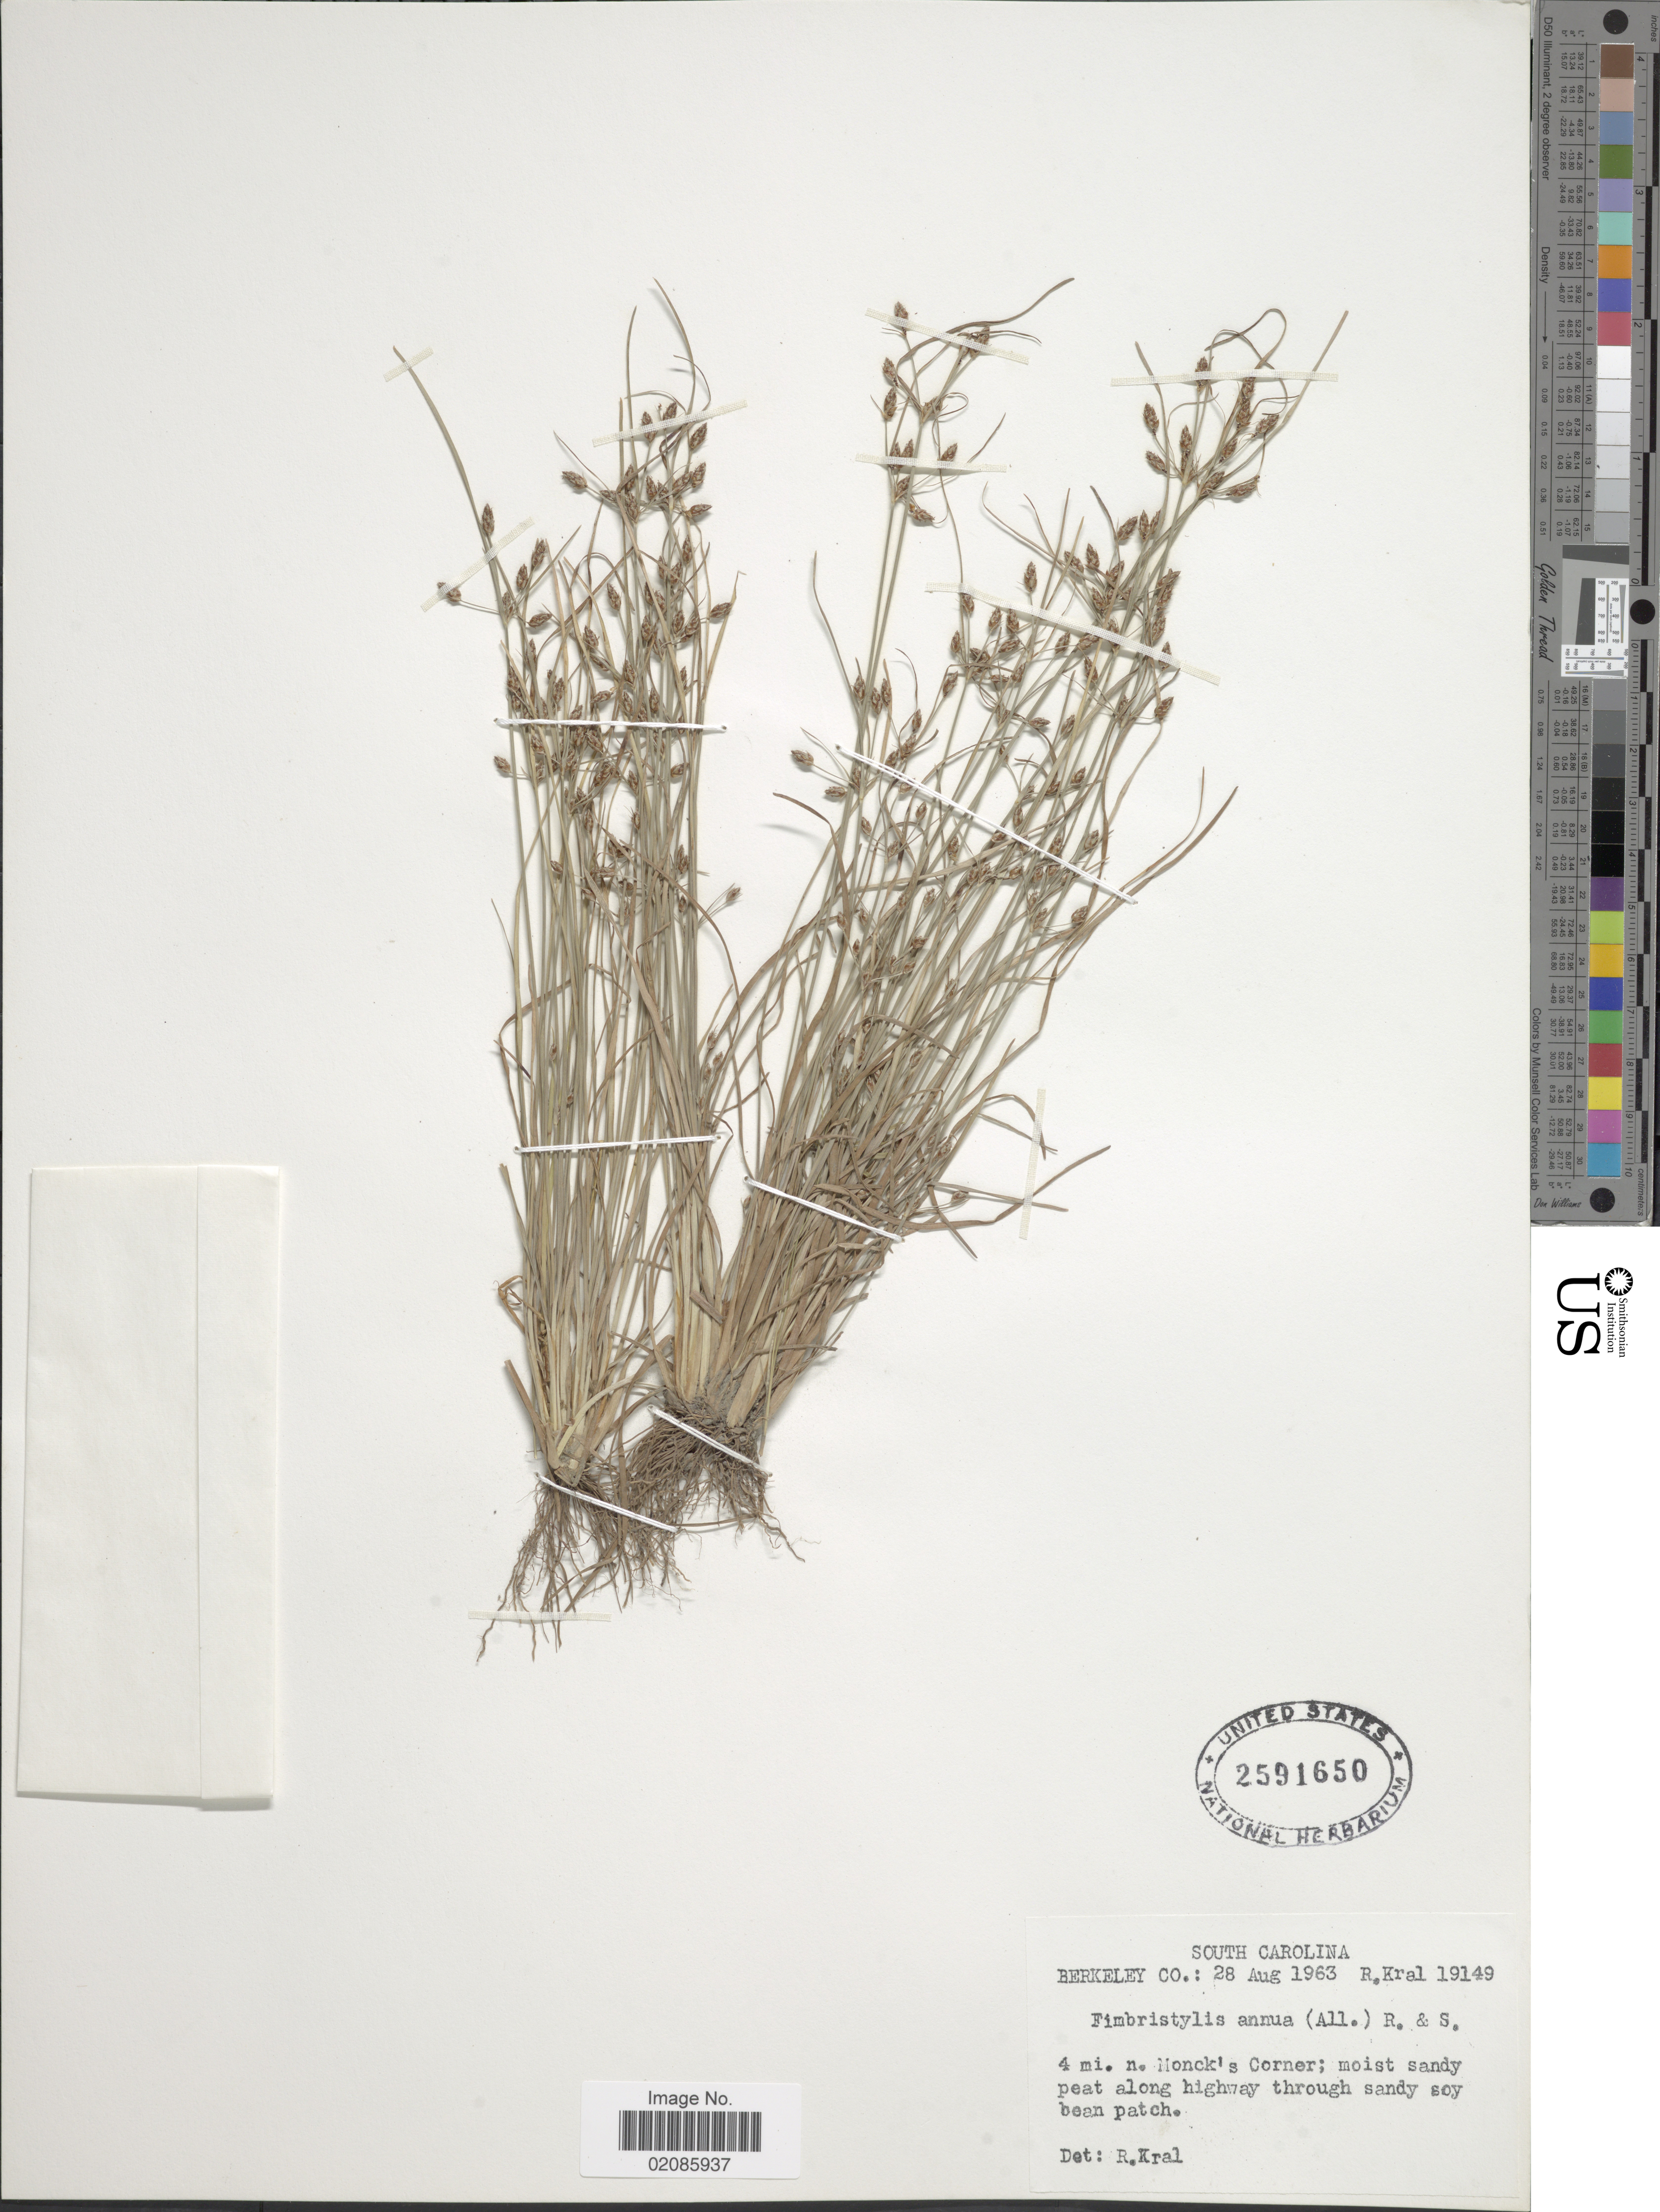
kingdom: Plantae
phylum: Tracheophyta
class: Liliopsida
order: Poales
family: Cyperaceae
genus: Fimbristylis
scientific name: Fimbristylis annua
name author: (All.) Roem. & Schult.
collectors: R. Kral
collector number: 19149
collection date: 1963-08-28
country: United States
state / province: South Carolina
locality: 4 mi. n. Monck's Corner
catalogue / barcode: US 2591650